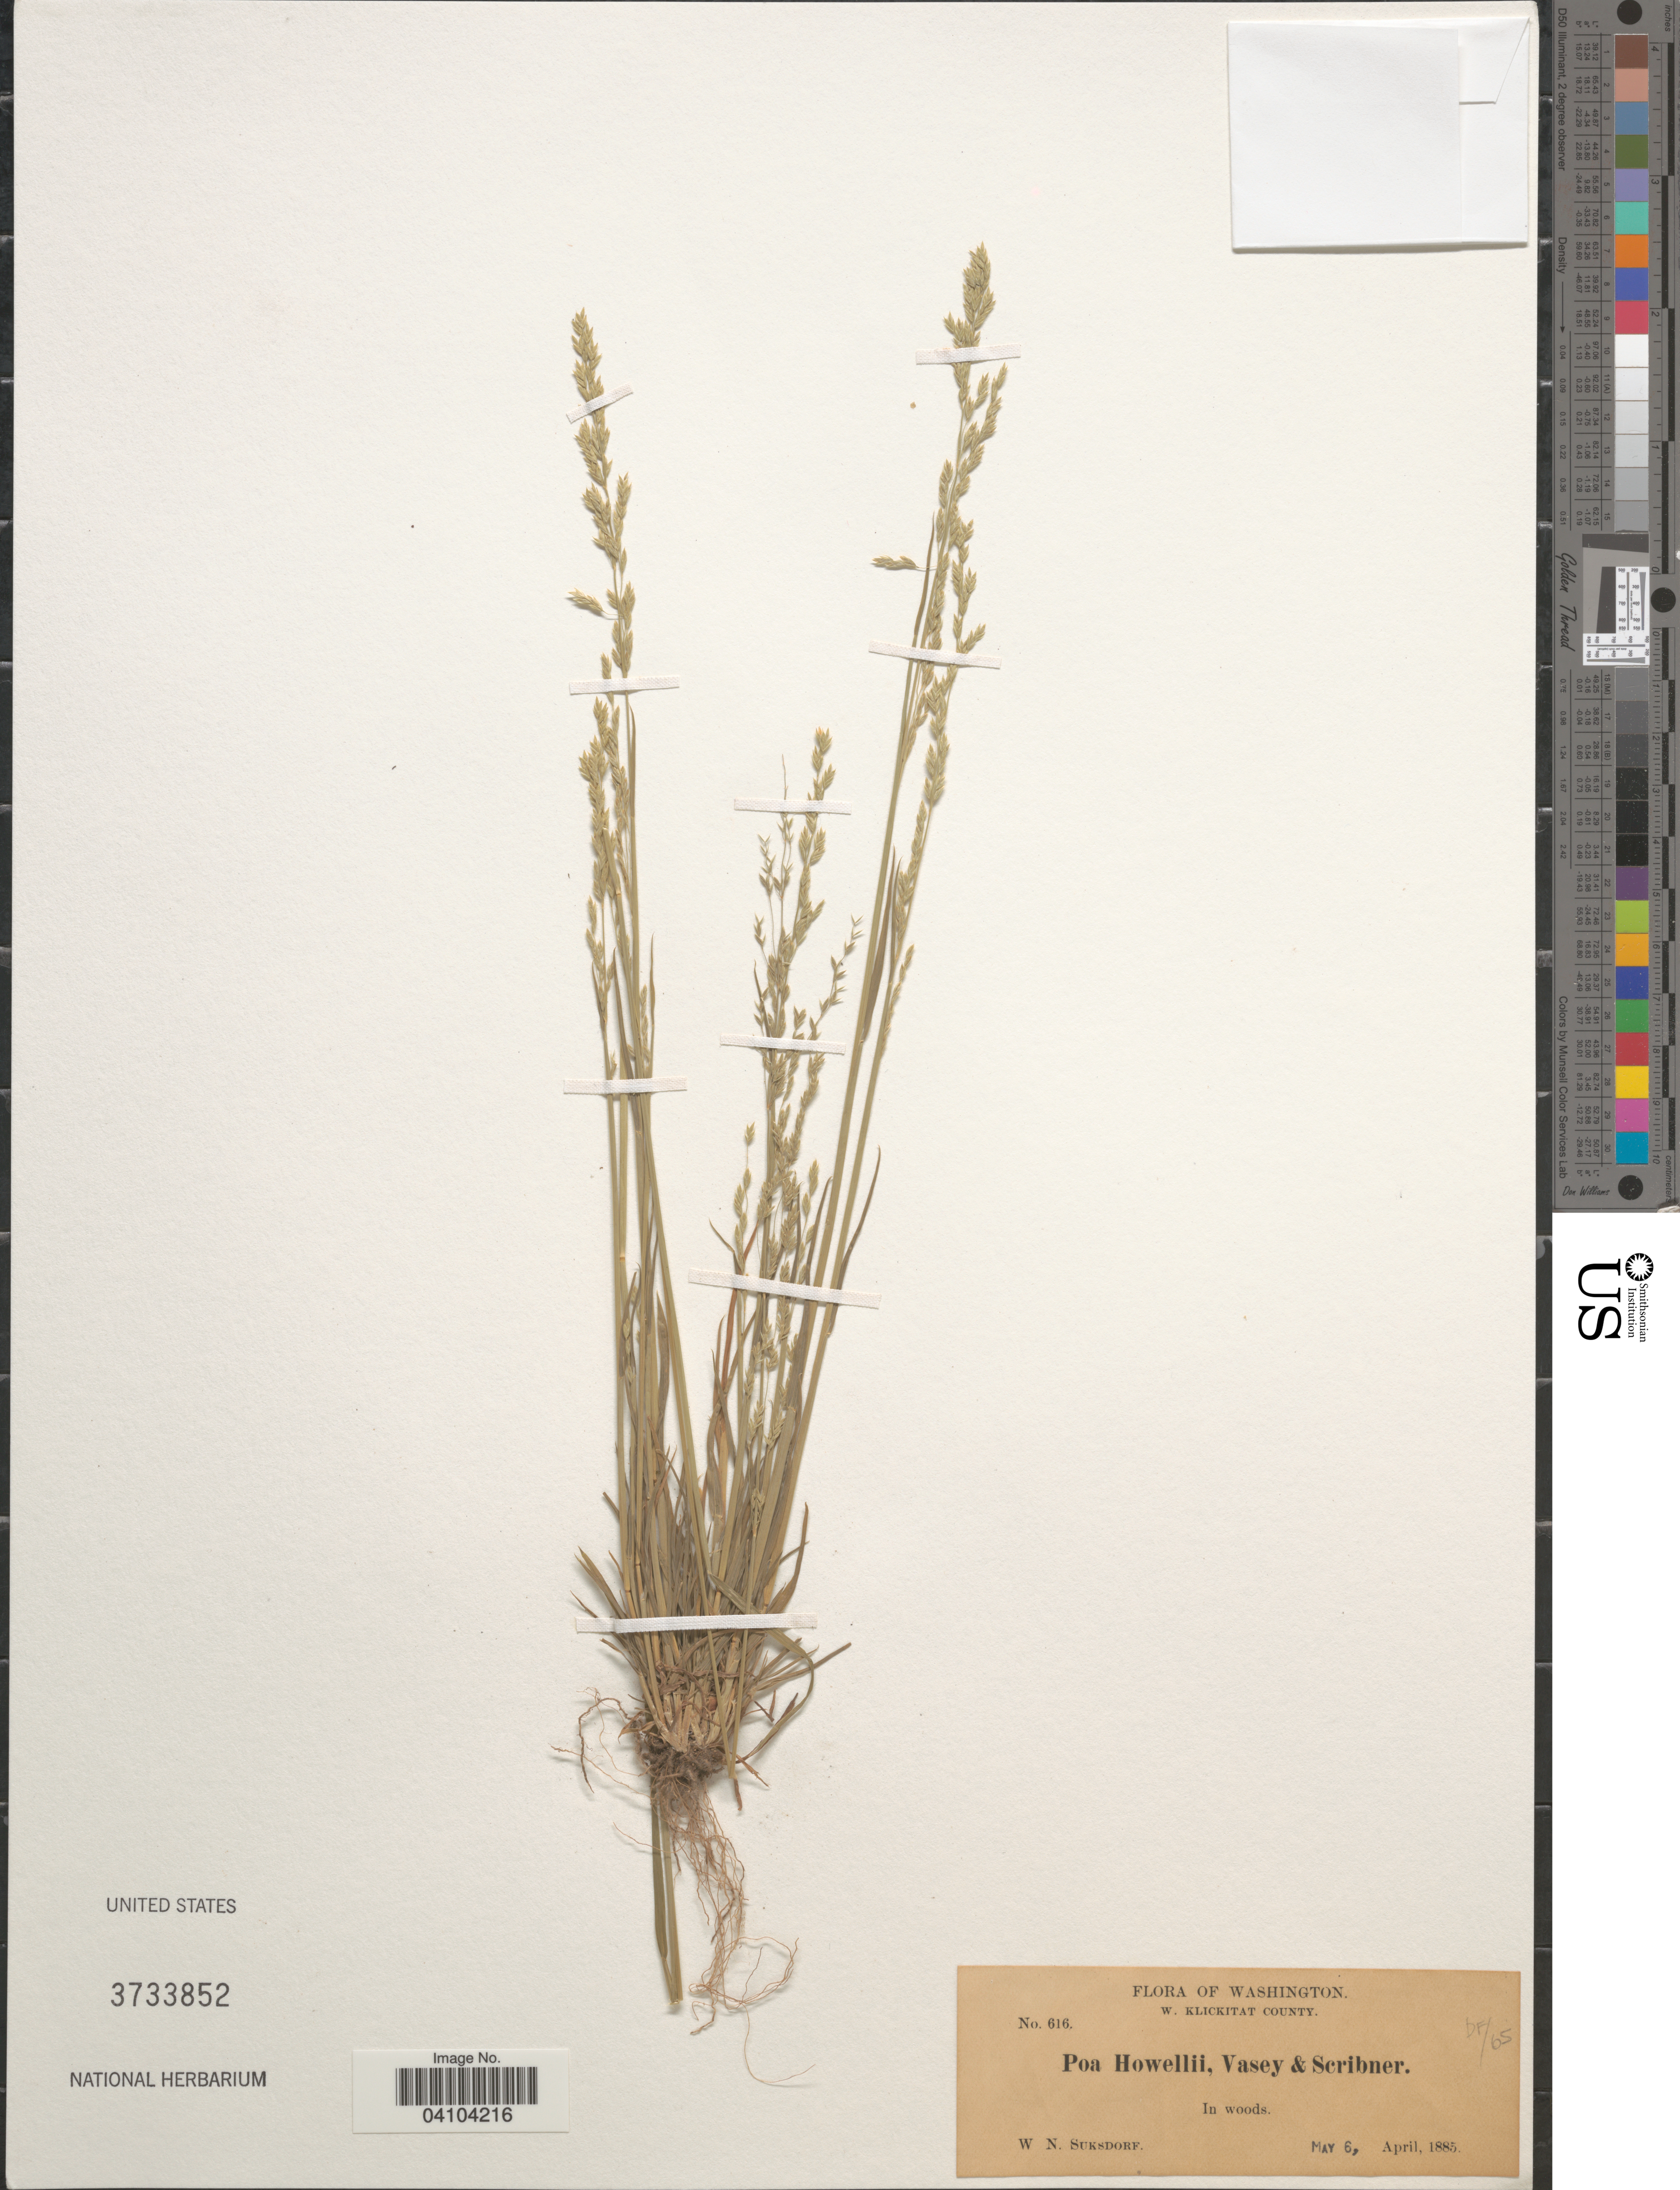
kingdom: Plantae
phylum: Tracheophyta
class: Liliopsida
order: Poales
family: Poaceae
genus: Poa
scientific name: Poa howellii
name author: Vasey & Scribn.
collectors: W. N. Suksdorf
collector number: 616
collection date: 1885-05-06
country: United States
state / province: Washington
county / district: Klickitat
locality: W. Klickitat County.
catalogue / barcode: US 3733852